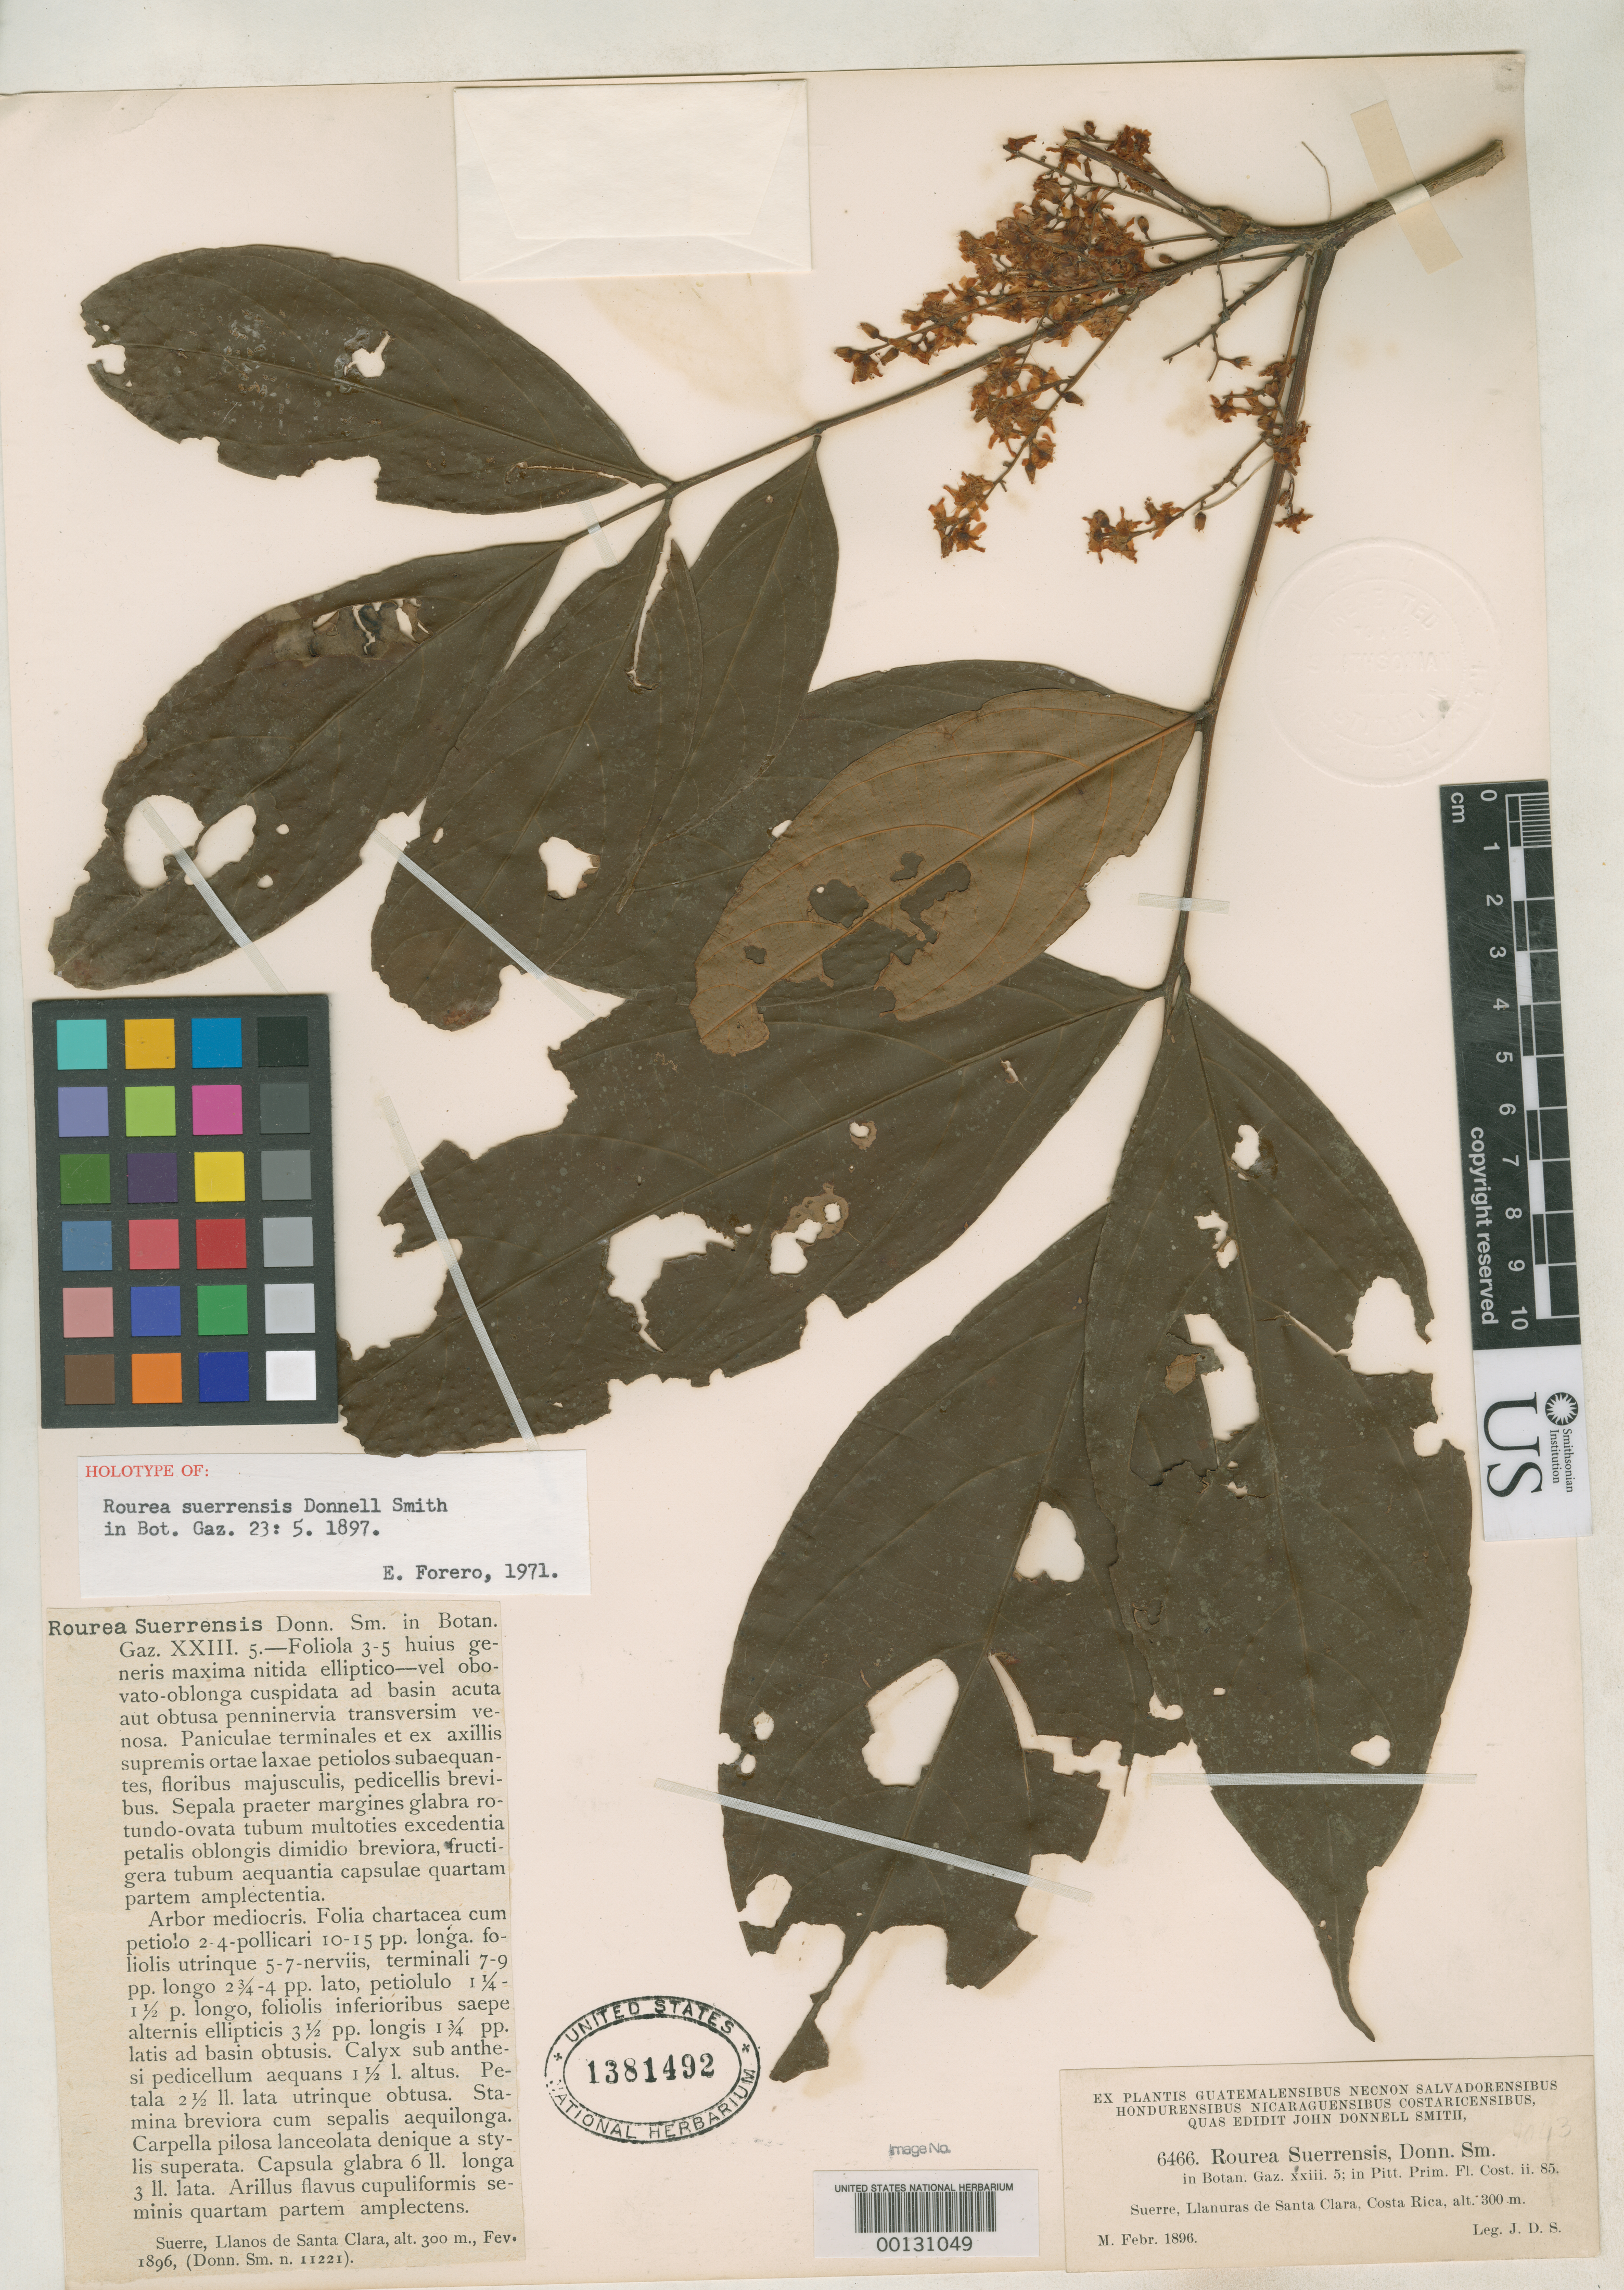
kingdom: Plantae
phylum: Tracheophyta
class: Magnoliopsida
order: Oxalidales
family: Connaraceae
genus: Rourea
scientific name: Rourea suerrensis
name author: Donn. Sm.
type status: Holotype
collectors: J. Donnell Smith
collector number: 6466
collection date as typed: Feb 1896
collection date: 1896-02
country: Costa Rica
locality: Suerre, Llanuras de Santa Clara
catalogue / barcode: US 1381492